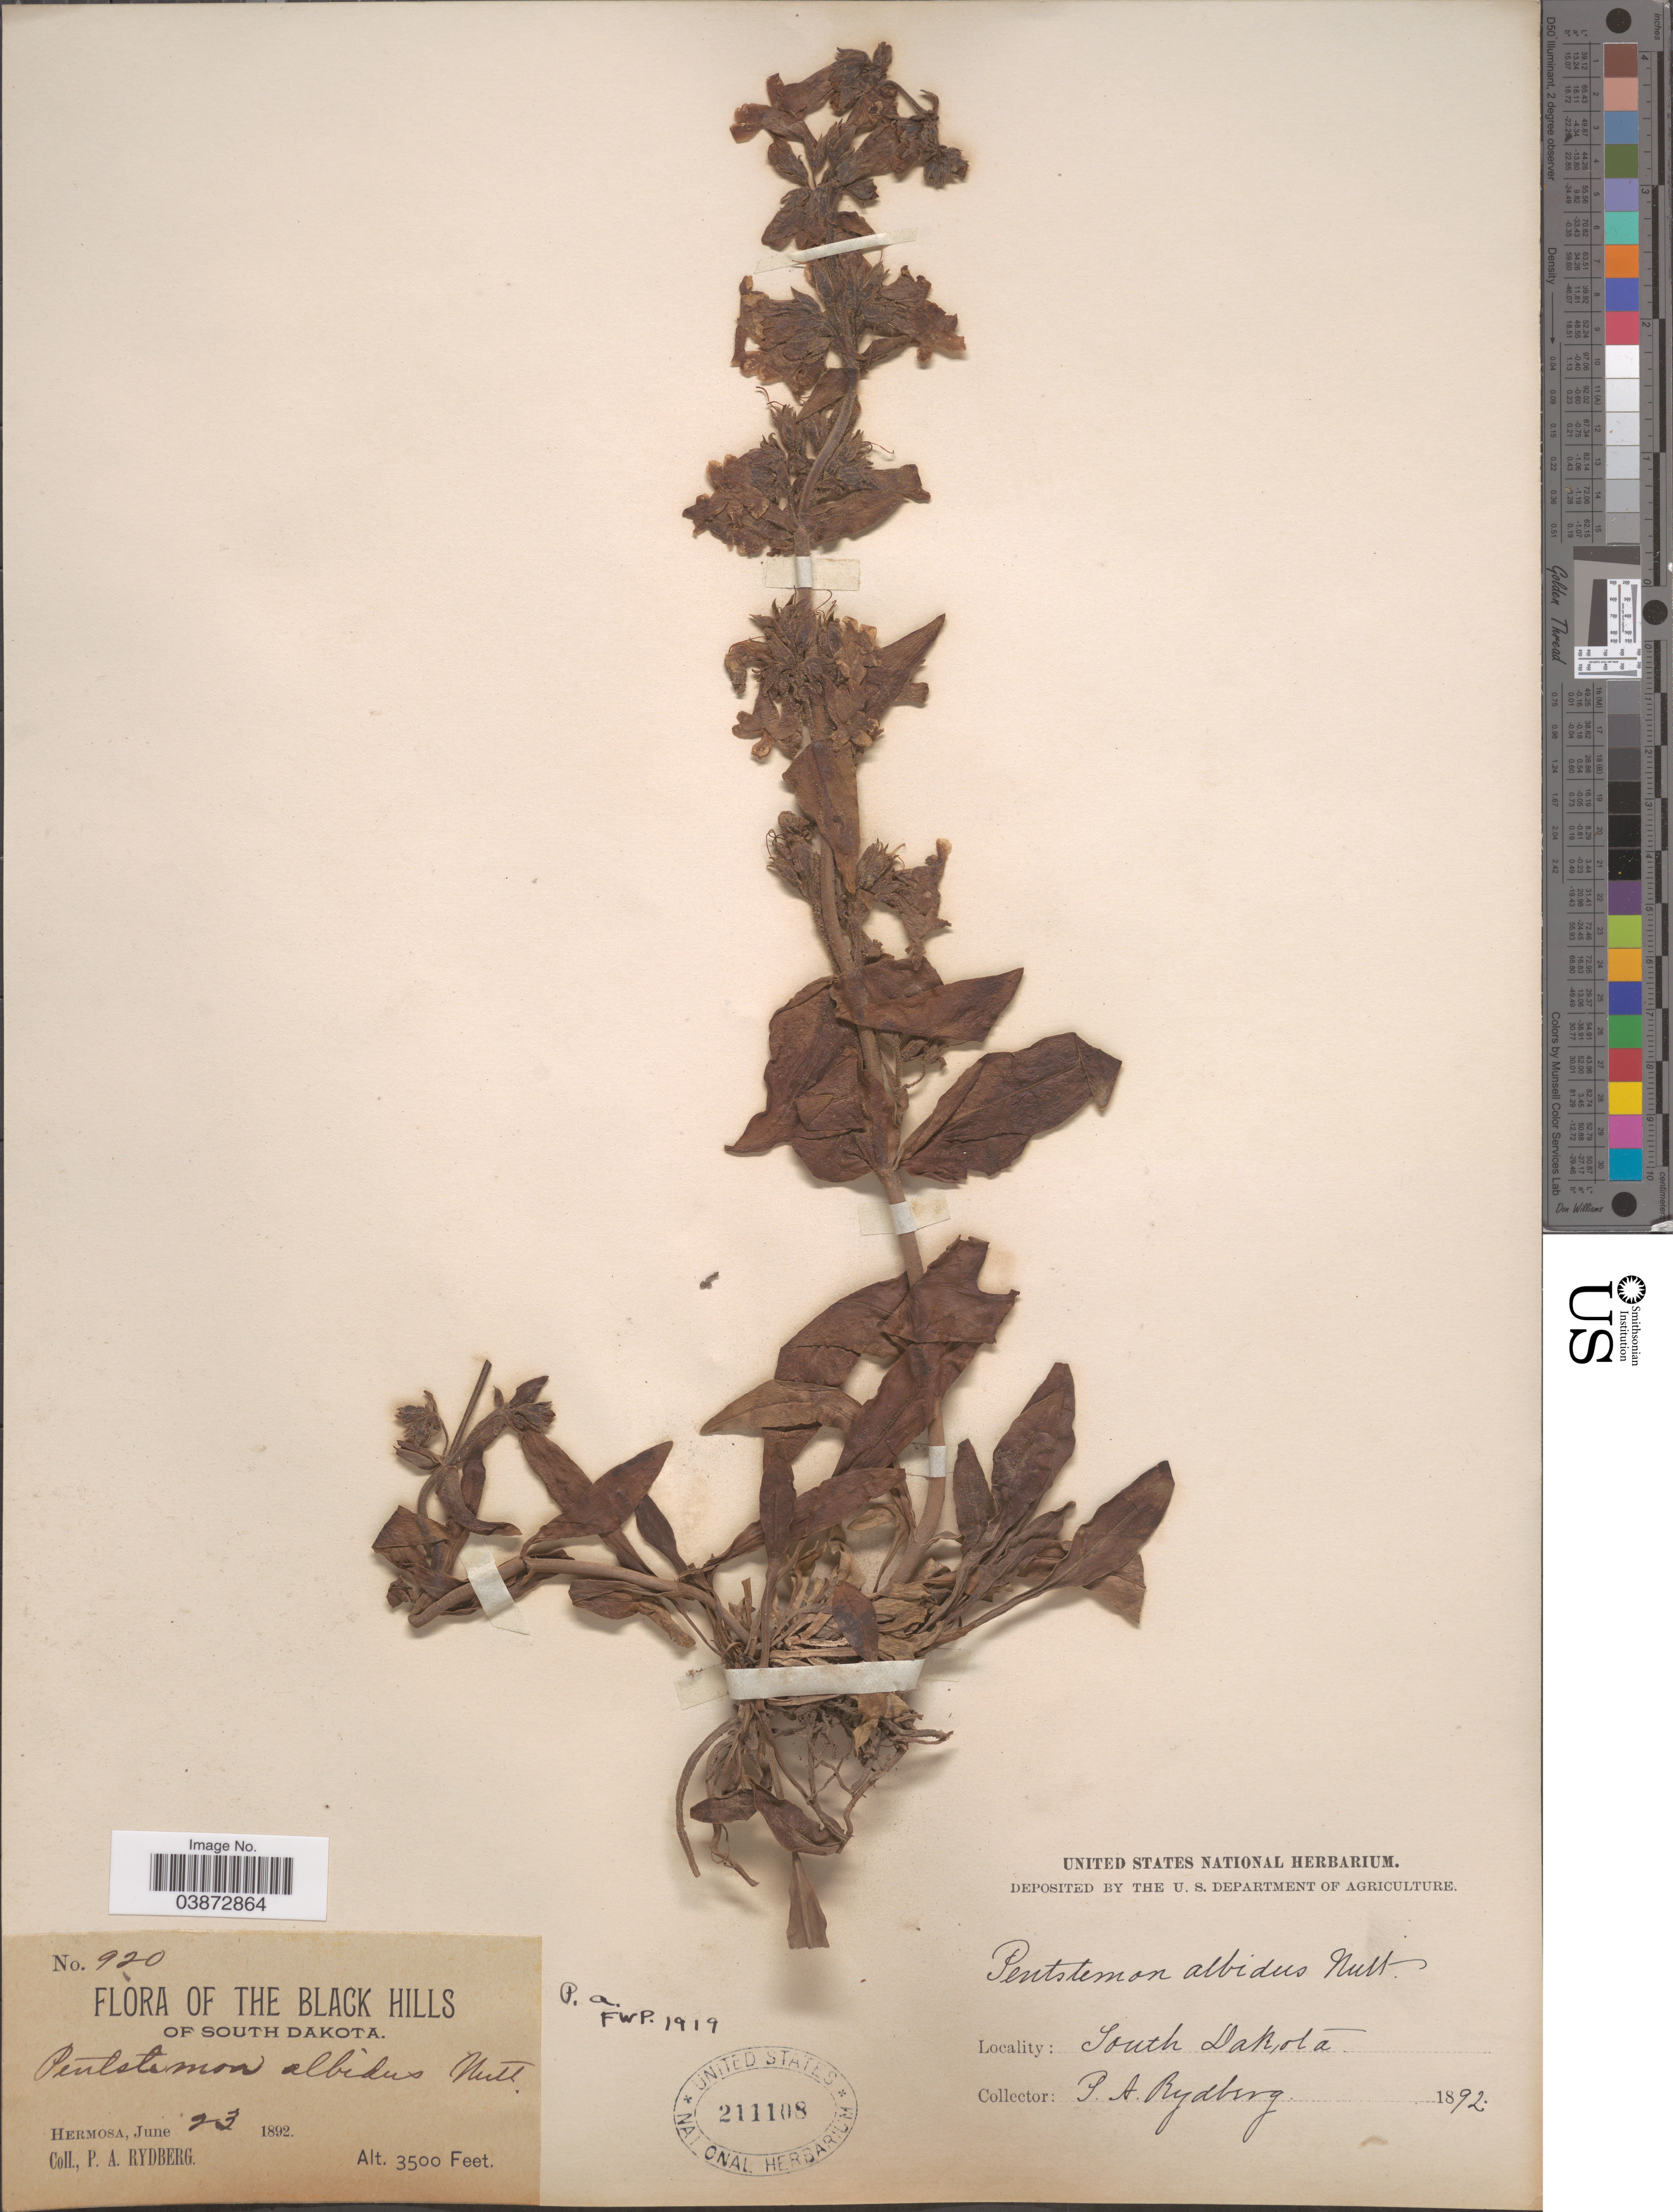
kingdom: Plantae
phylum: Tracheophyta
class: Magnoliopsida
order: Lamiales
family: Plantaginaceae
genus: Penstemon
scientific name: Penstemon albidus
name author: Nutt.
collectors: P. A. Rydberg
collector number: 920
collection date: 1892-06-23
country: United States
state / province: South Dakota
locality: Black Hills of South Dakota. Hermosa.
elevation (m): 1067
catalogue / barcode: US 211108